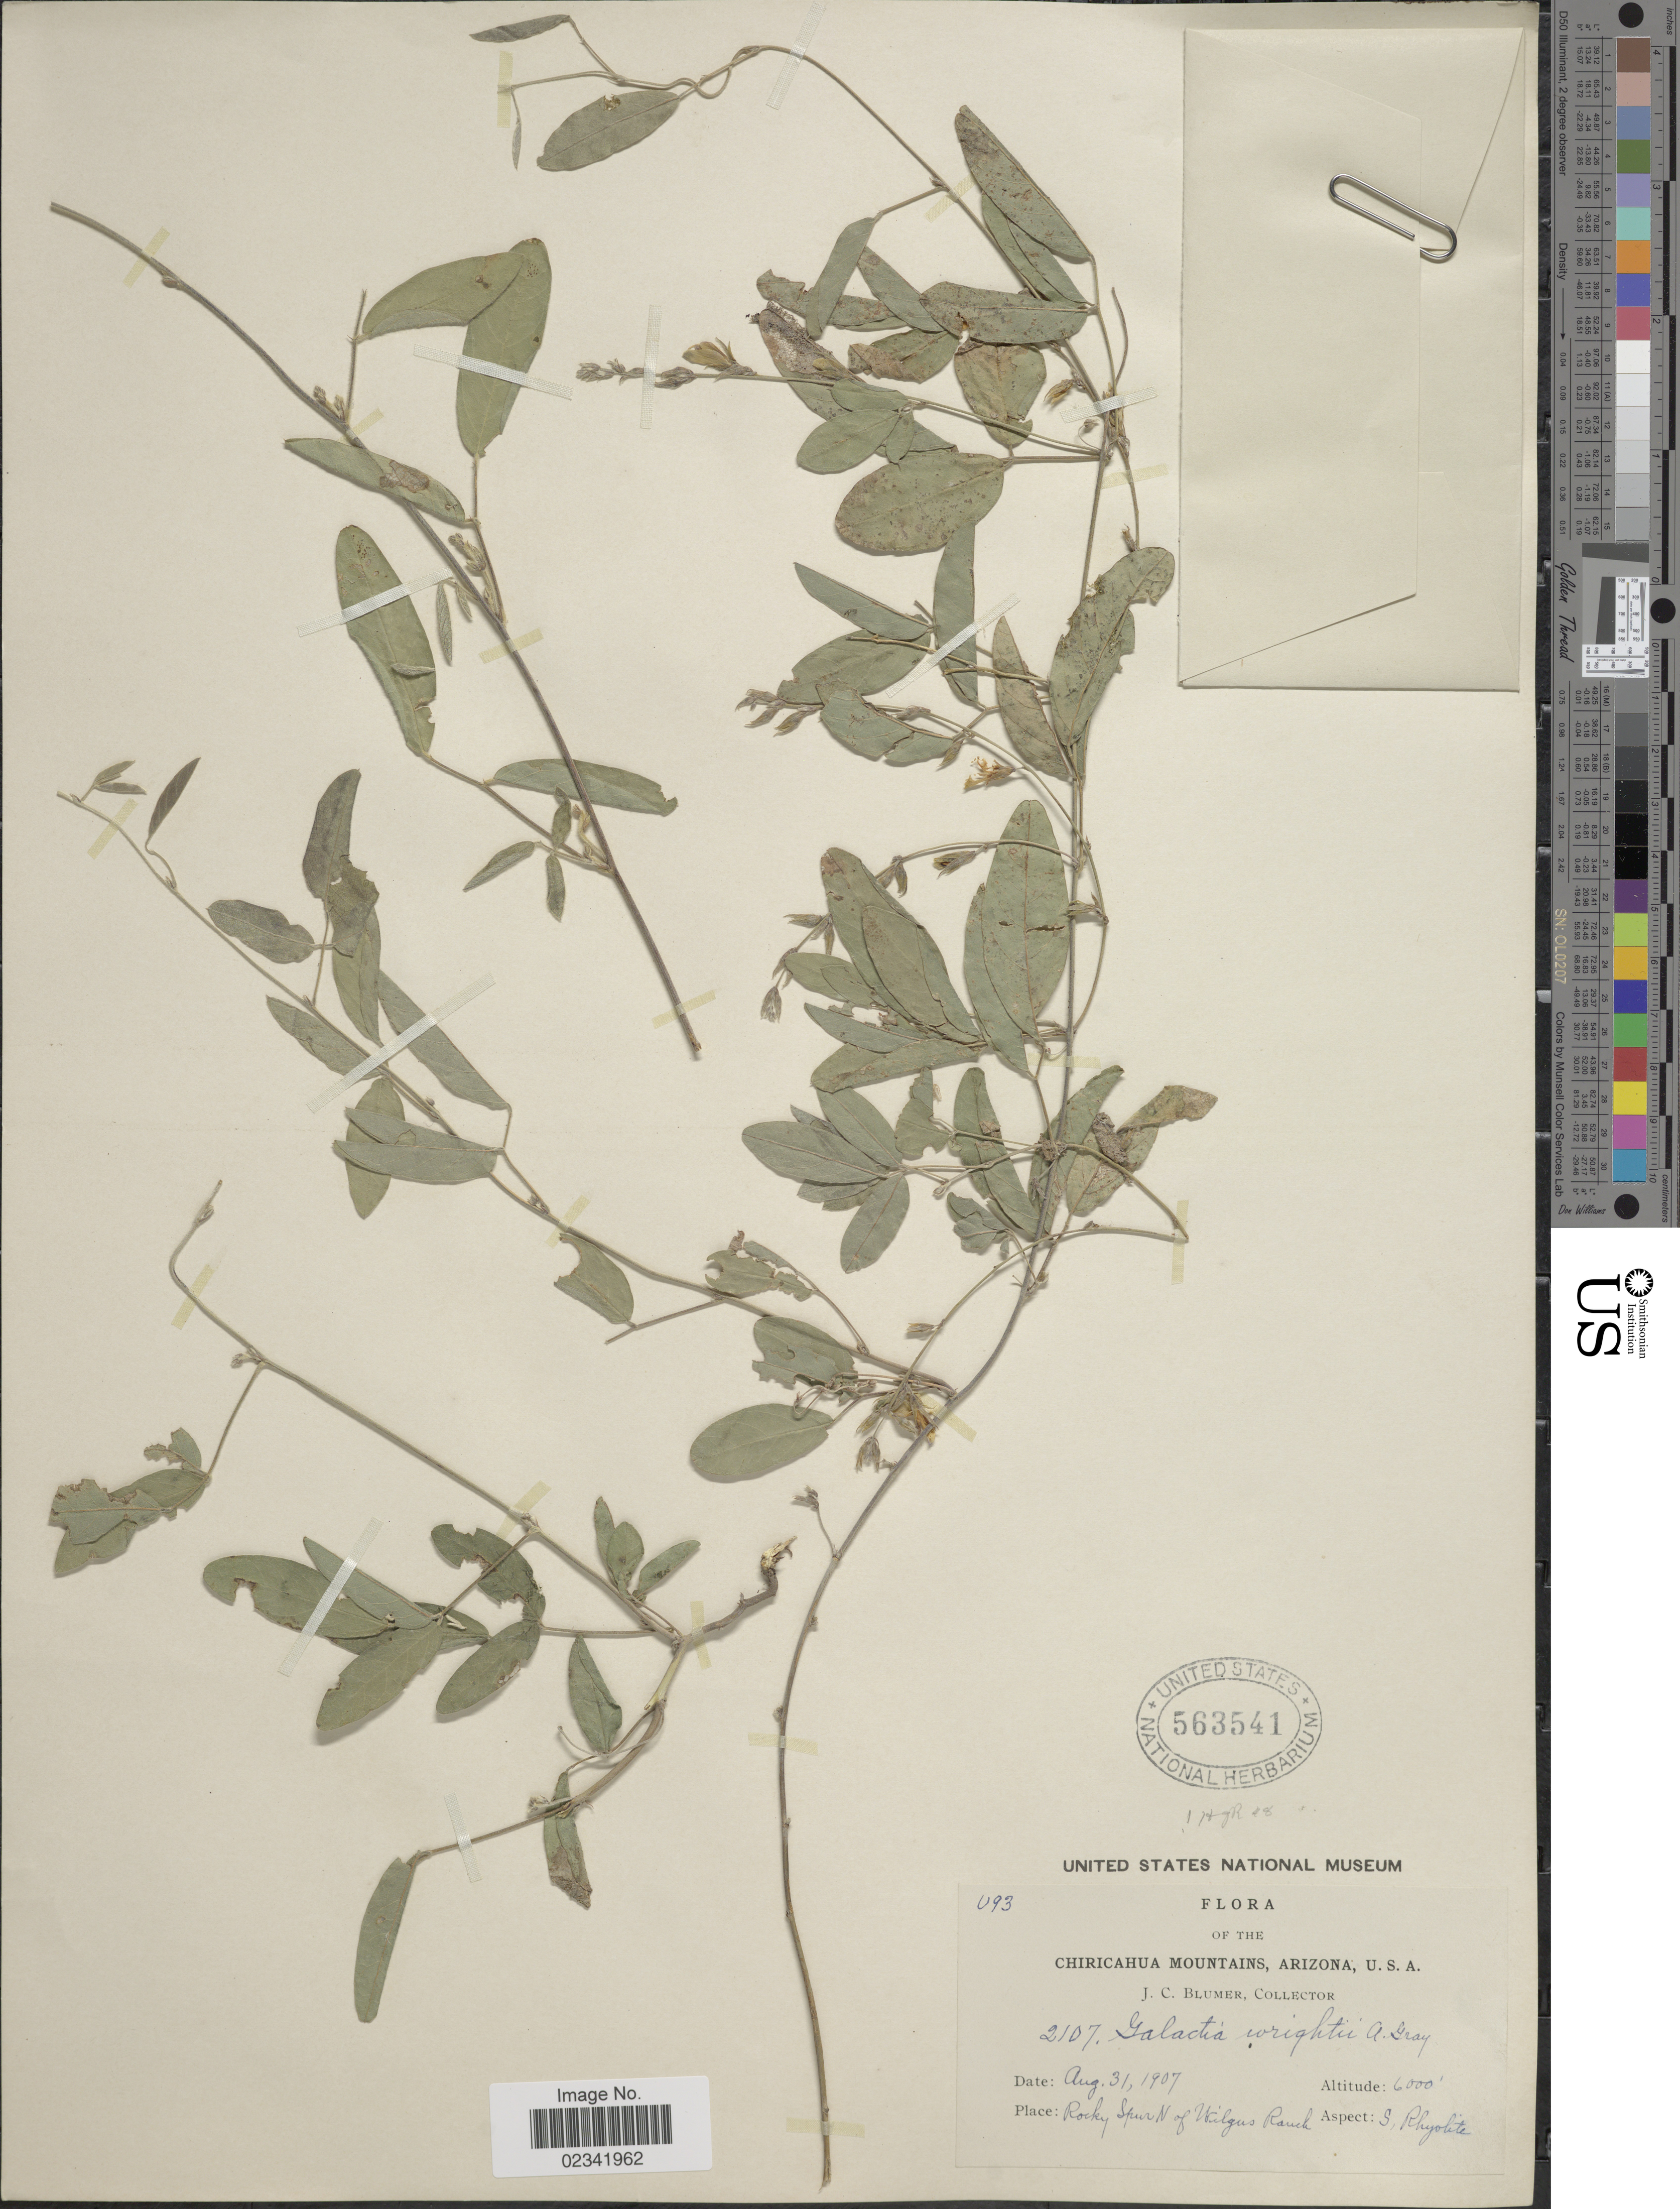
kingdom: Plantae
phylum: Tracheophyta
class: Magnoliopsida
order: Fabales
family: Fabaceae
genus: Galactia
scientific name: Galactia wrightii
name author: A. Gray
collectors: J. C. Blumer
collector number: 2107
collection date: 1907-08-31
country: United States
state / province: Arizona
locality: The Chiricahua Mountains, Arizona, U.S.A., Rocky Spur N of Wilgus Ranch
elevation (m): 1829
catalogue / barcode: US 563541